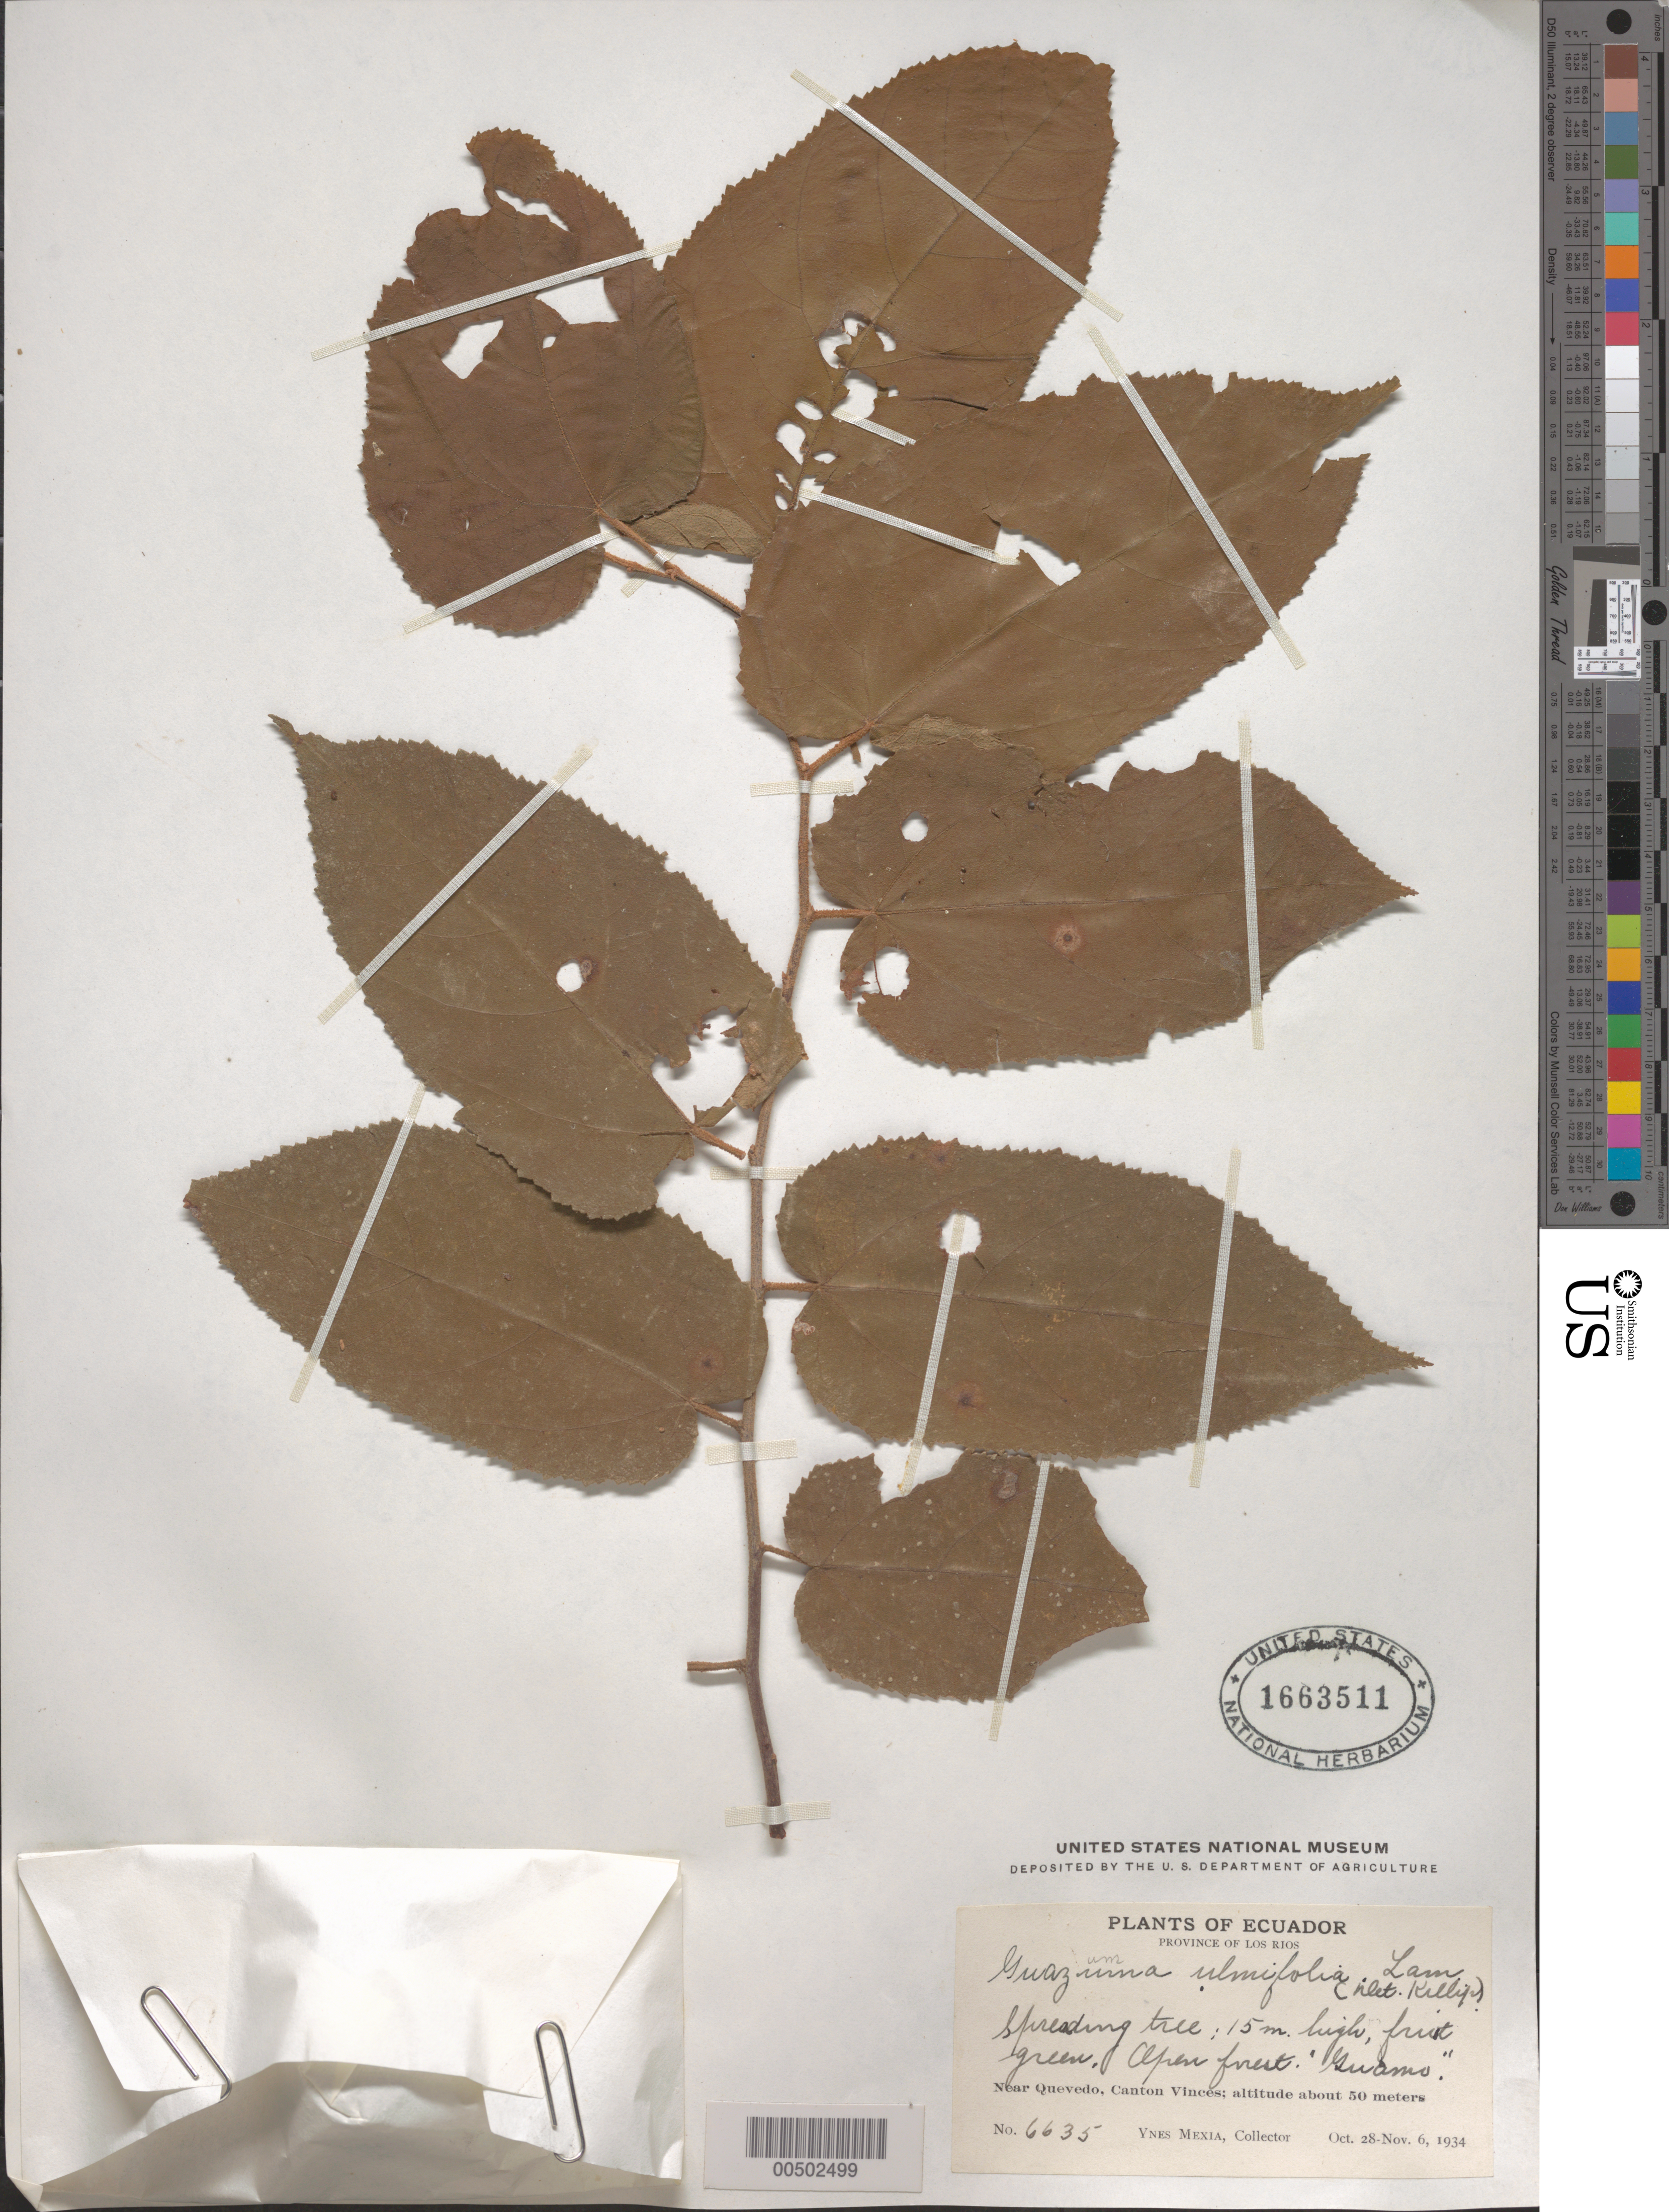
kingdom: Plantae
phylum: Tracheophyta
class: Magnoliopsida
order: Malvales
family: Malvaceae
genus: Guazuma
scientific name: Guazuma ulmifolia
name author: Lam.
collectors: Y. Mexia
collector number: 6635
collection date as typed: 28 Oct 1934 to 06 Nov 1934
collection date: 1934-10-28/1934-11-06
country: Ecuador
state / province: Los Ríos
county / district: Vinces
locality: Near Quevedo, Canton Vinces.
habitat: Open forest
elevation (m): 50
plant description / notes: Common name: Guamo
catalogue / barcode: US 1663511